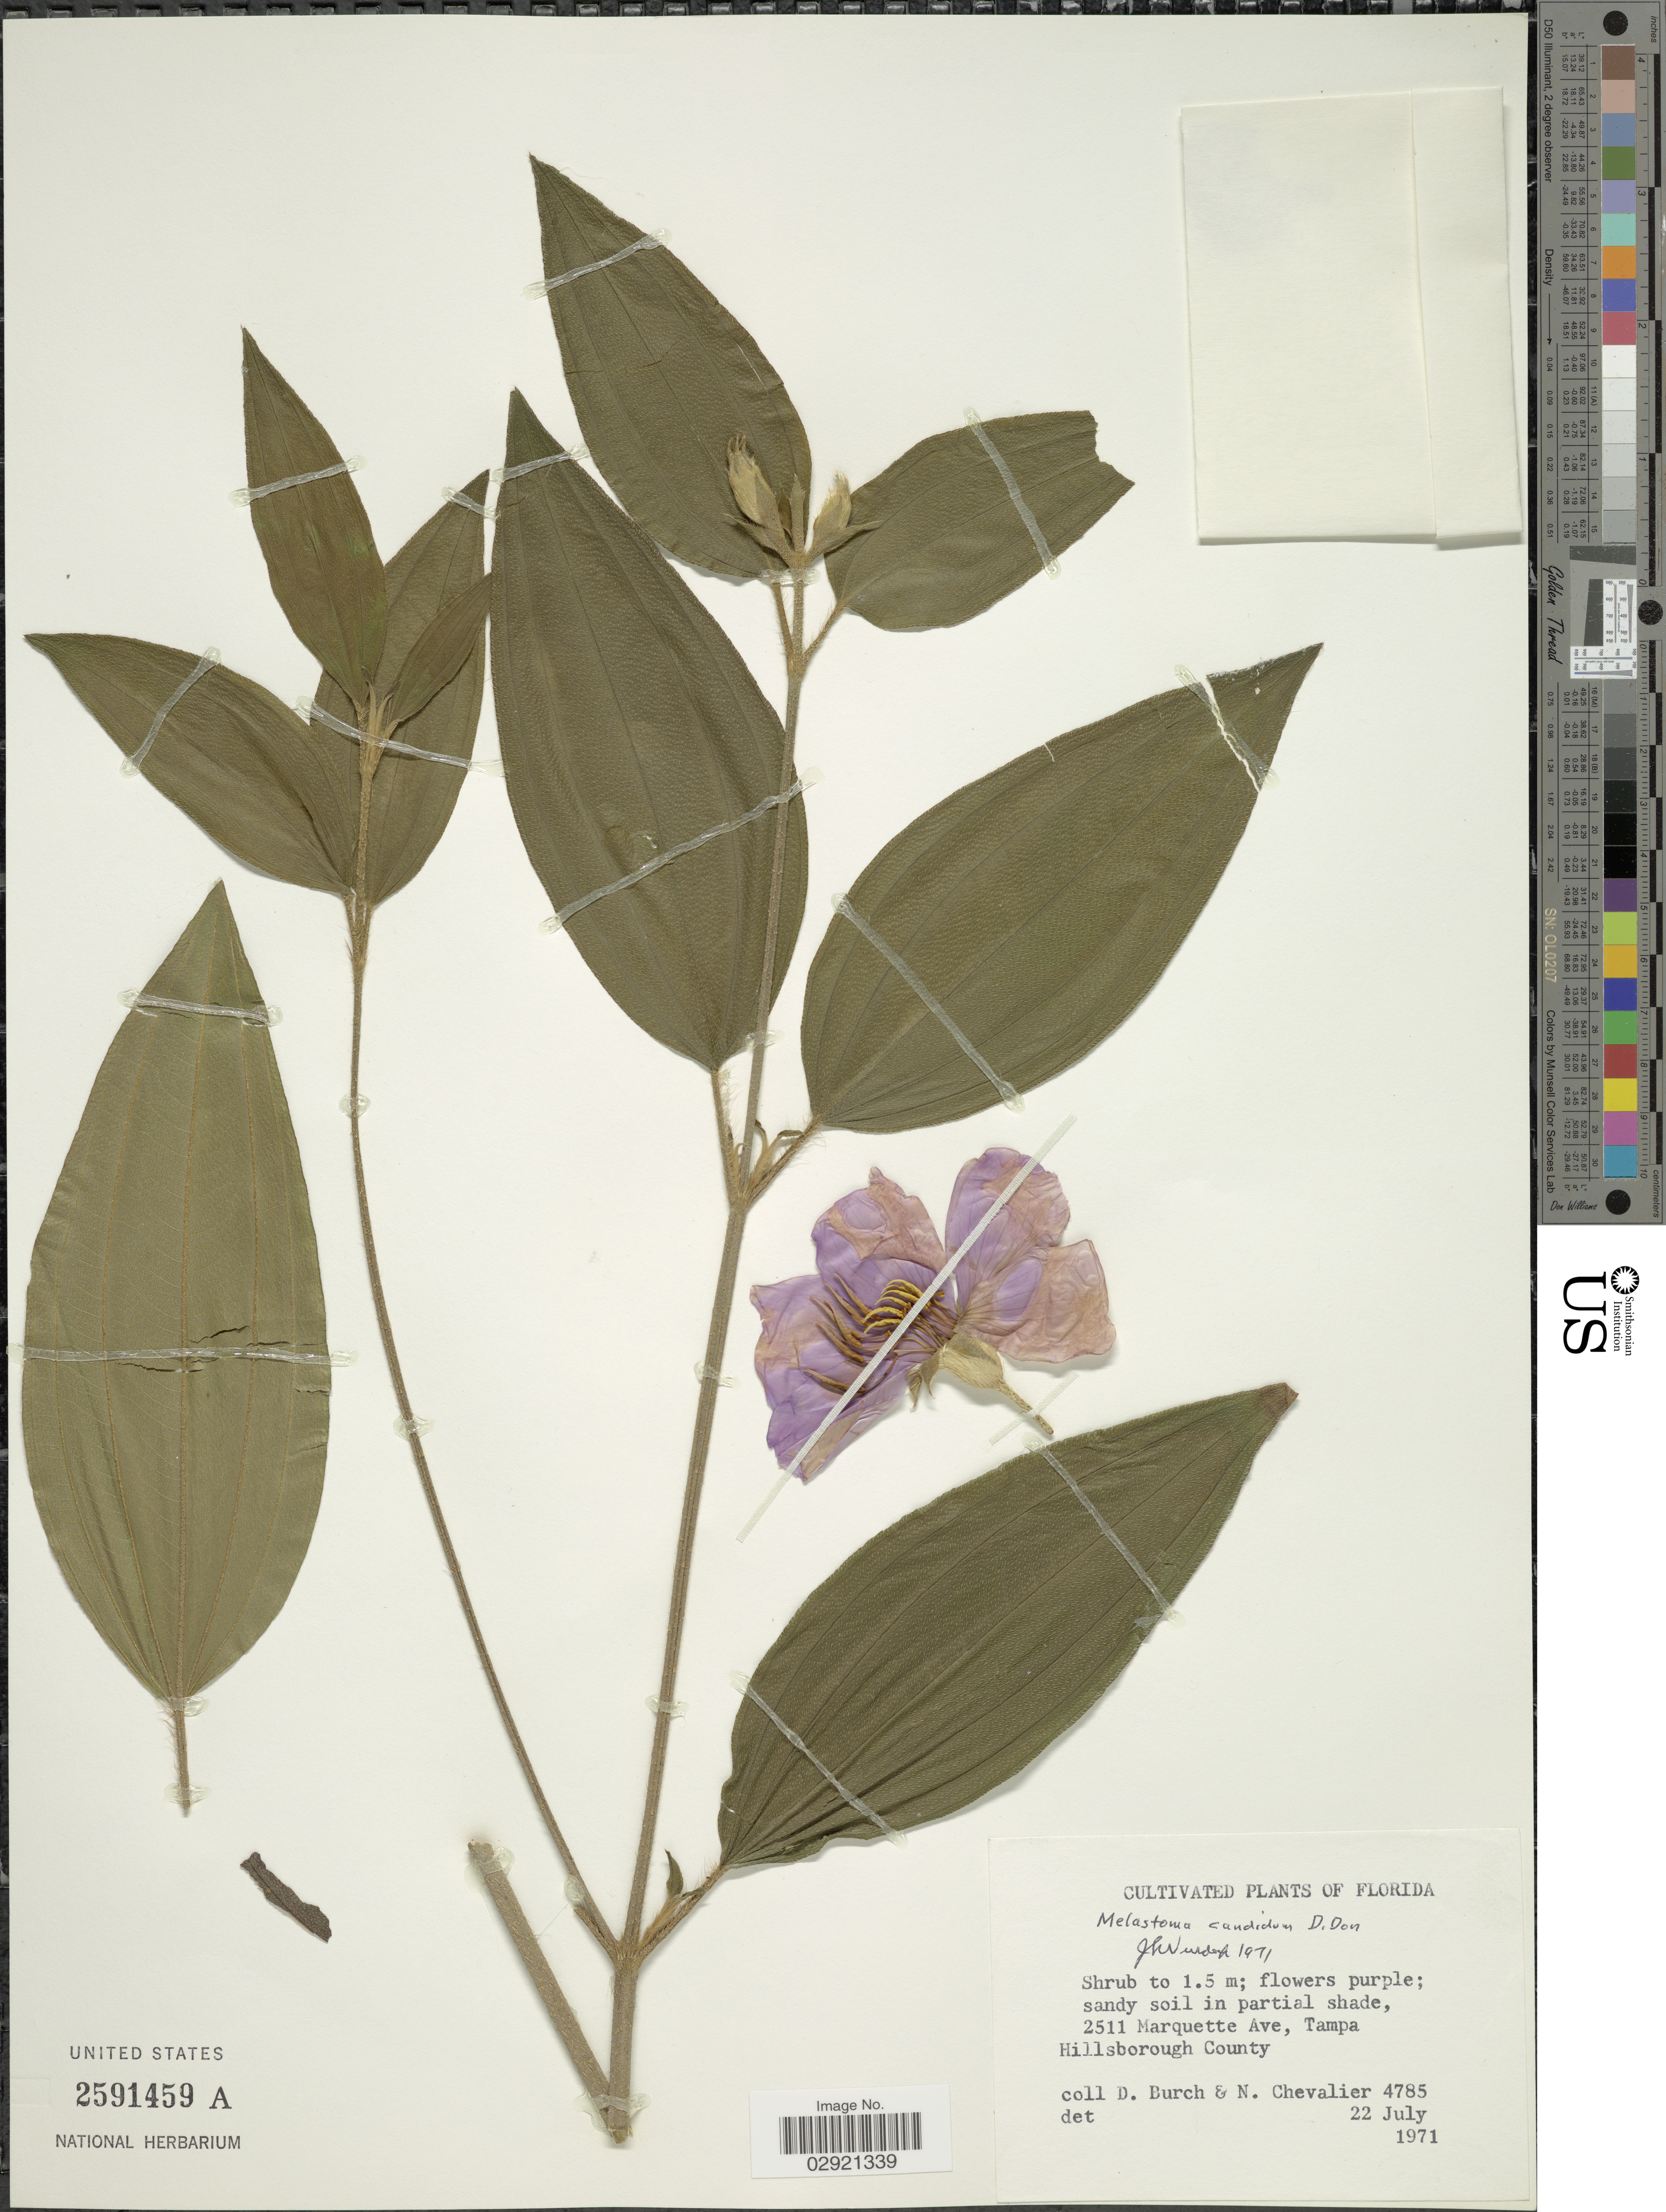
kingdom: Plantae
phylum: Tracheophyta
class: Magnoliopsida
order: Myrtales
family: Melastomataceae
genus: Melastoma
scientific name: Melastoma candidum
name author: D. Don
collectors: D. Burch & N. Chevalier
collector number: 4785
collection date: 1971-07-22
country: United States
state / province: Florida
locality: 2511 Marquette Ave, Tampa Hillsborough County.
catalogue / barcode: US 2591459A